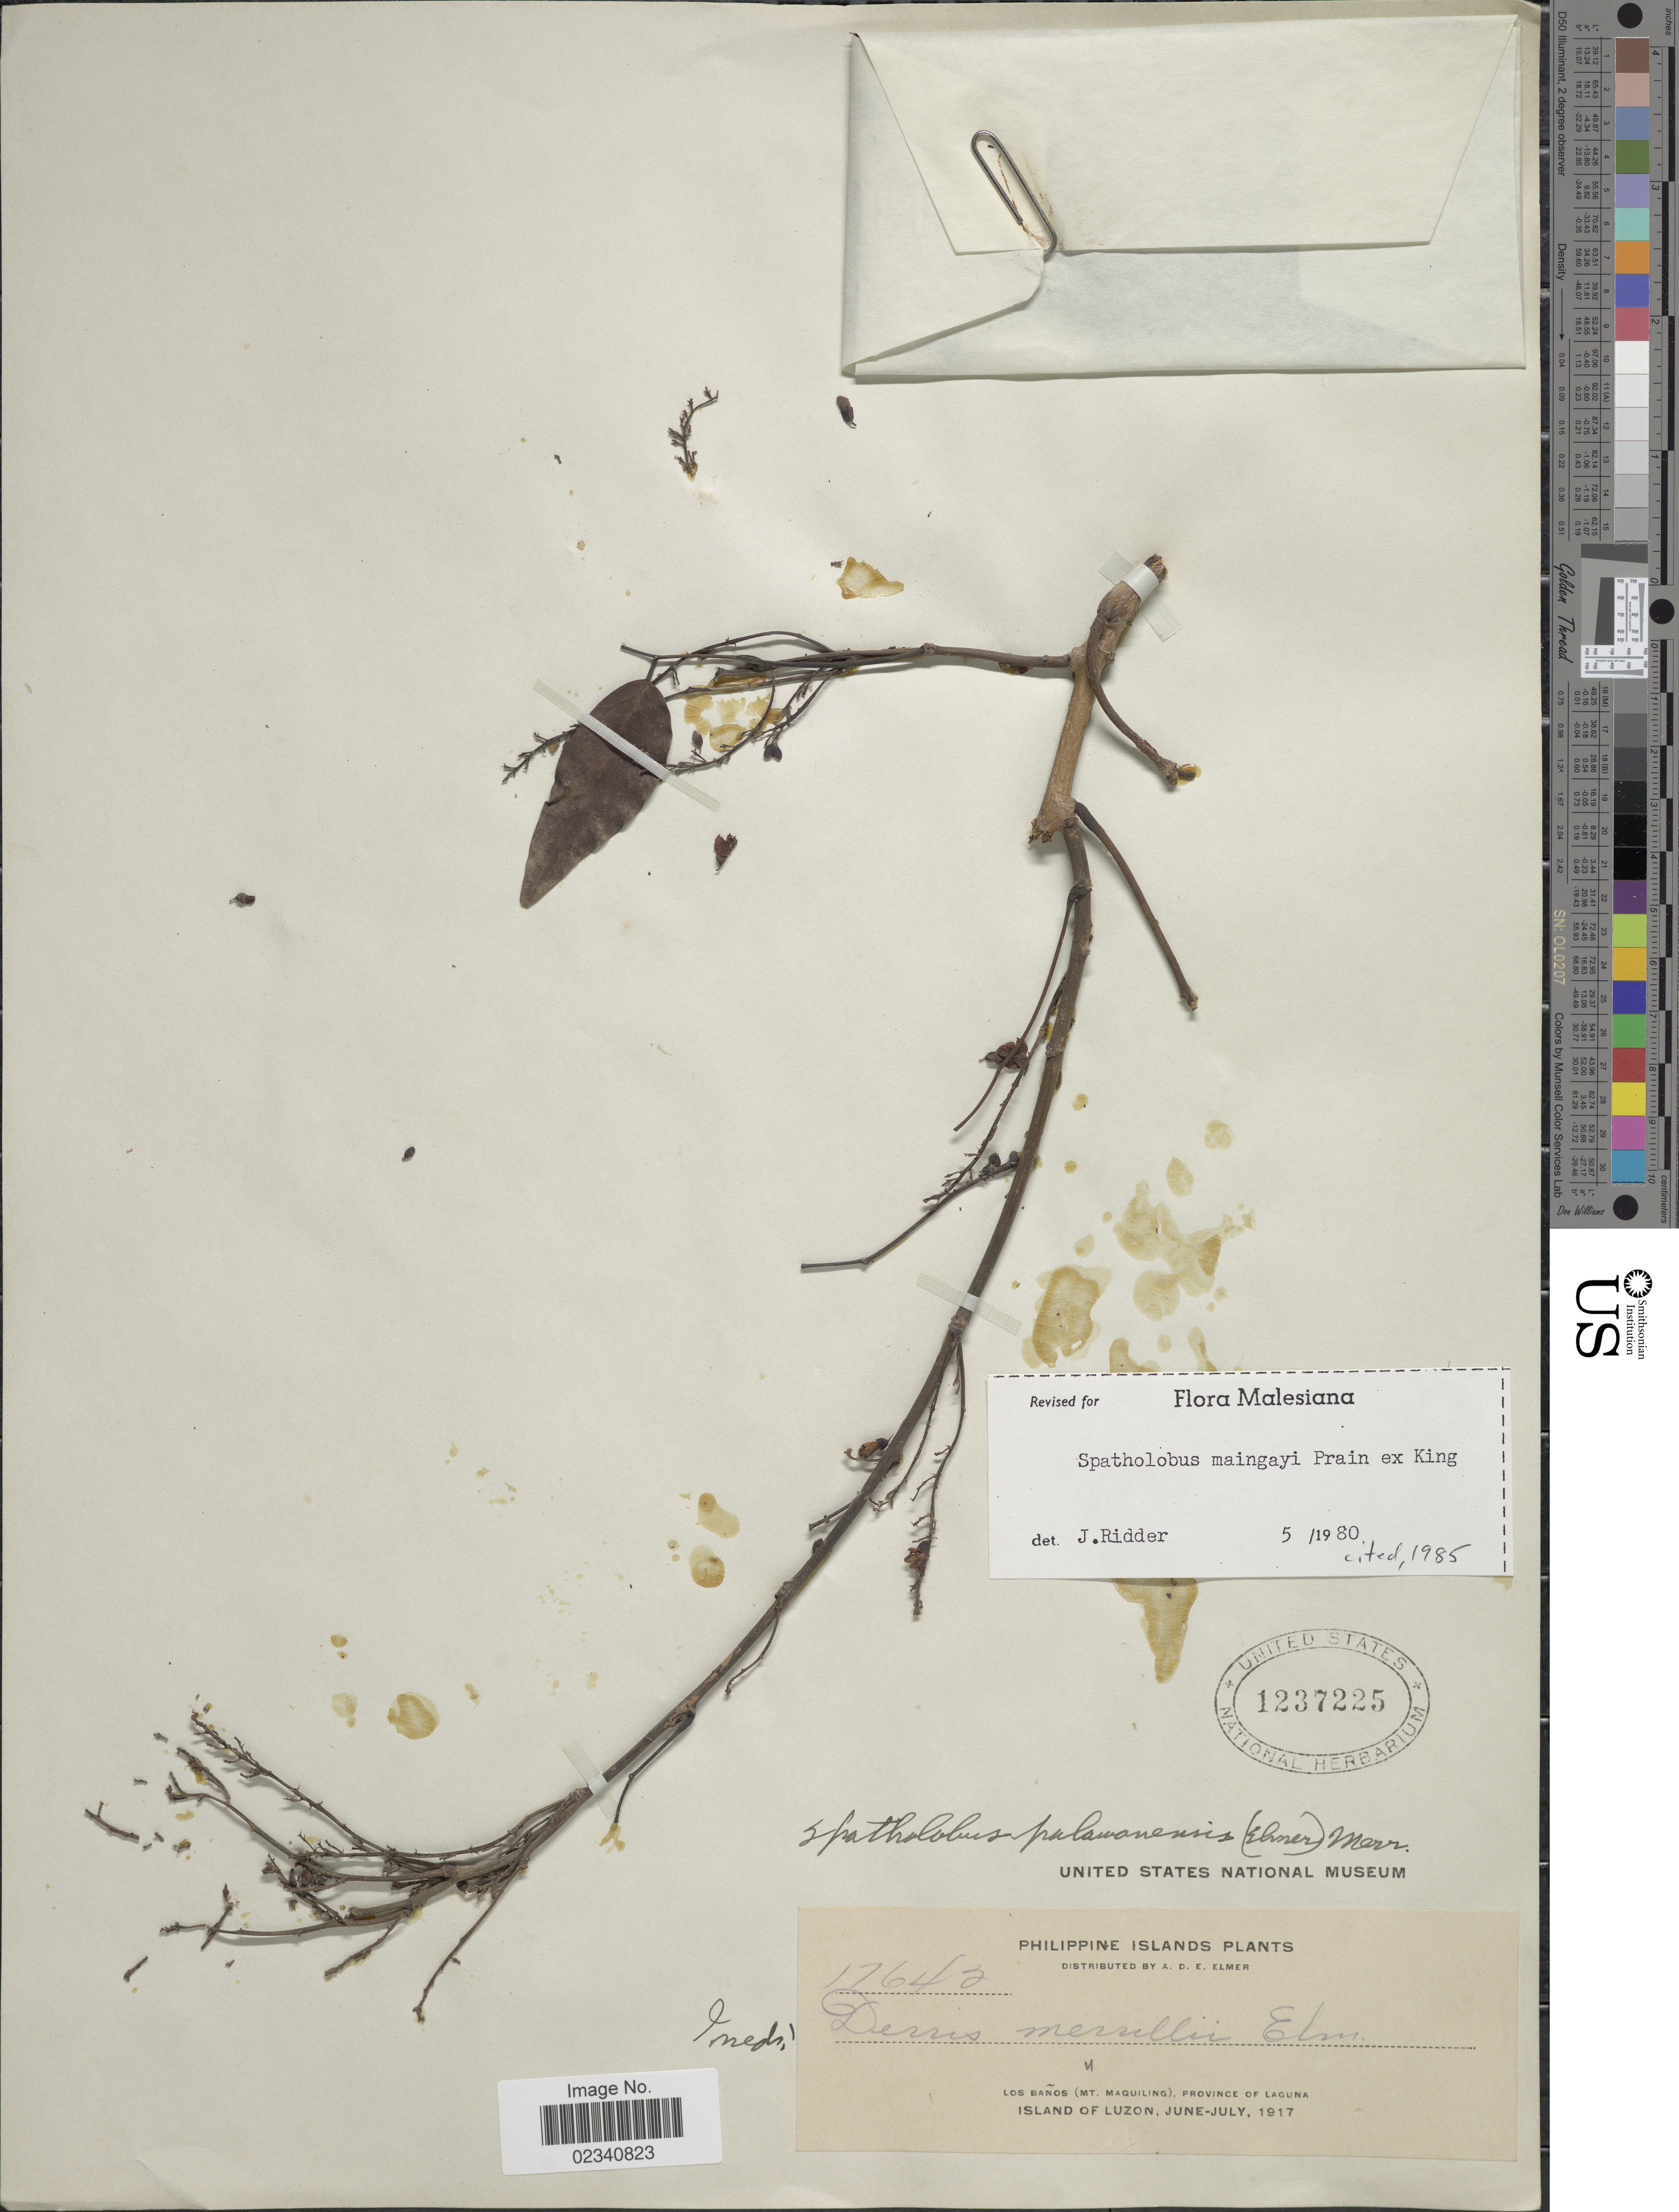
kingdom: Plantae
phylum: Tracheophyta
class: Magnoliopsida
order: Fabales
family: Fabaceae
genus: Spatholobus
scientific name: Spatholobus maingayi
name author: Prain in King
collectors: A. D. E. Elmer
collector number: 17642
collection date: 1917-06/1917-07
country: Philippines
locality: Los Banos (Mt. Maquiling), Province of Laguna, Island of Luzon.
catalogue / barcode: US 1237225